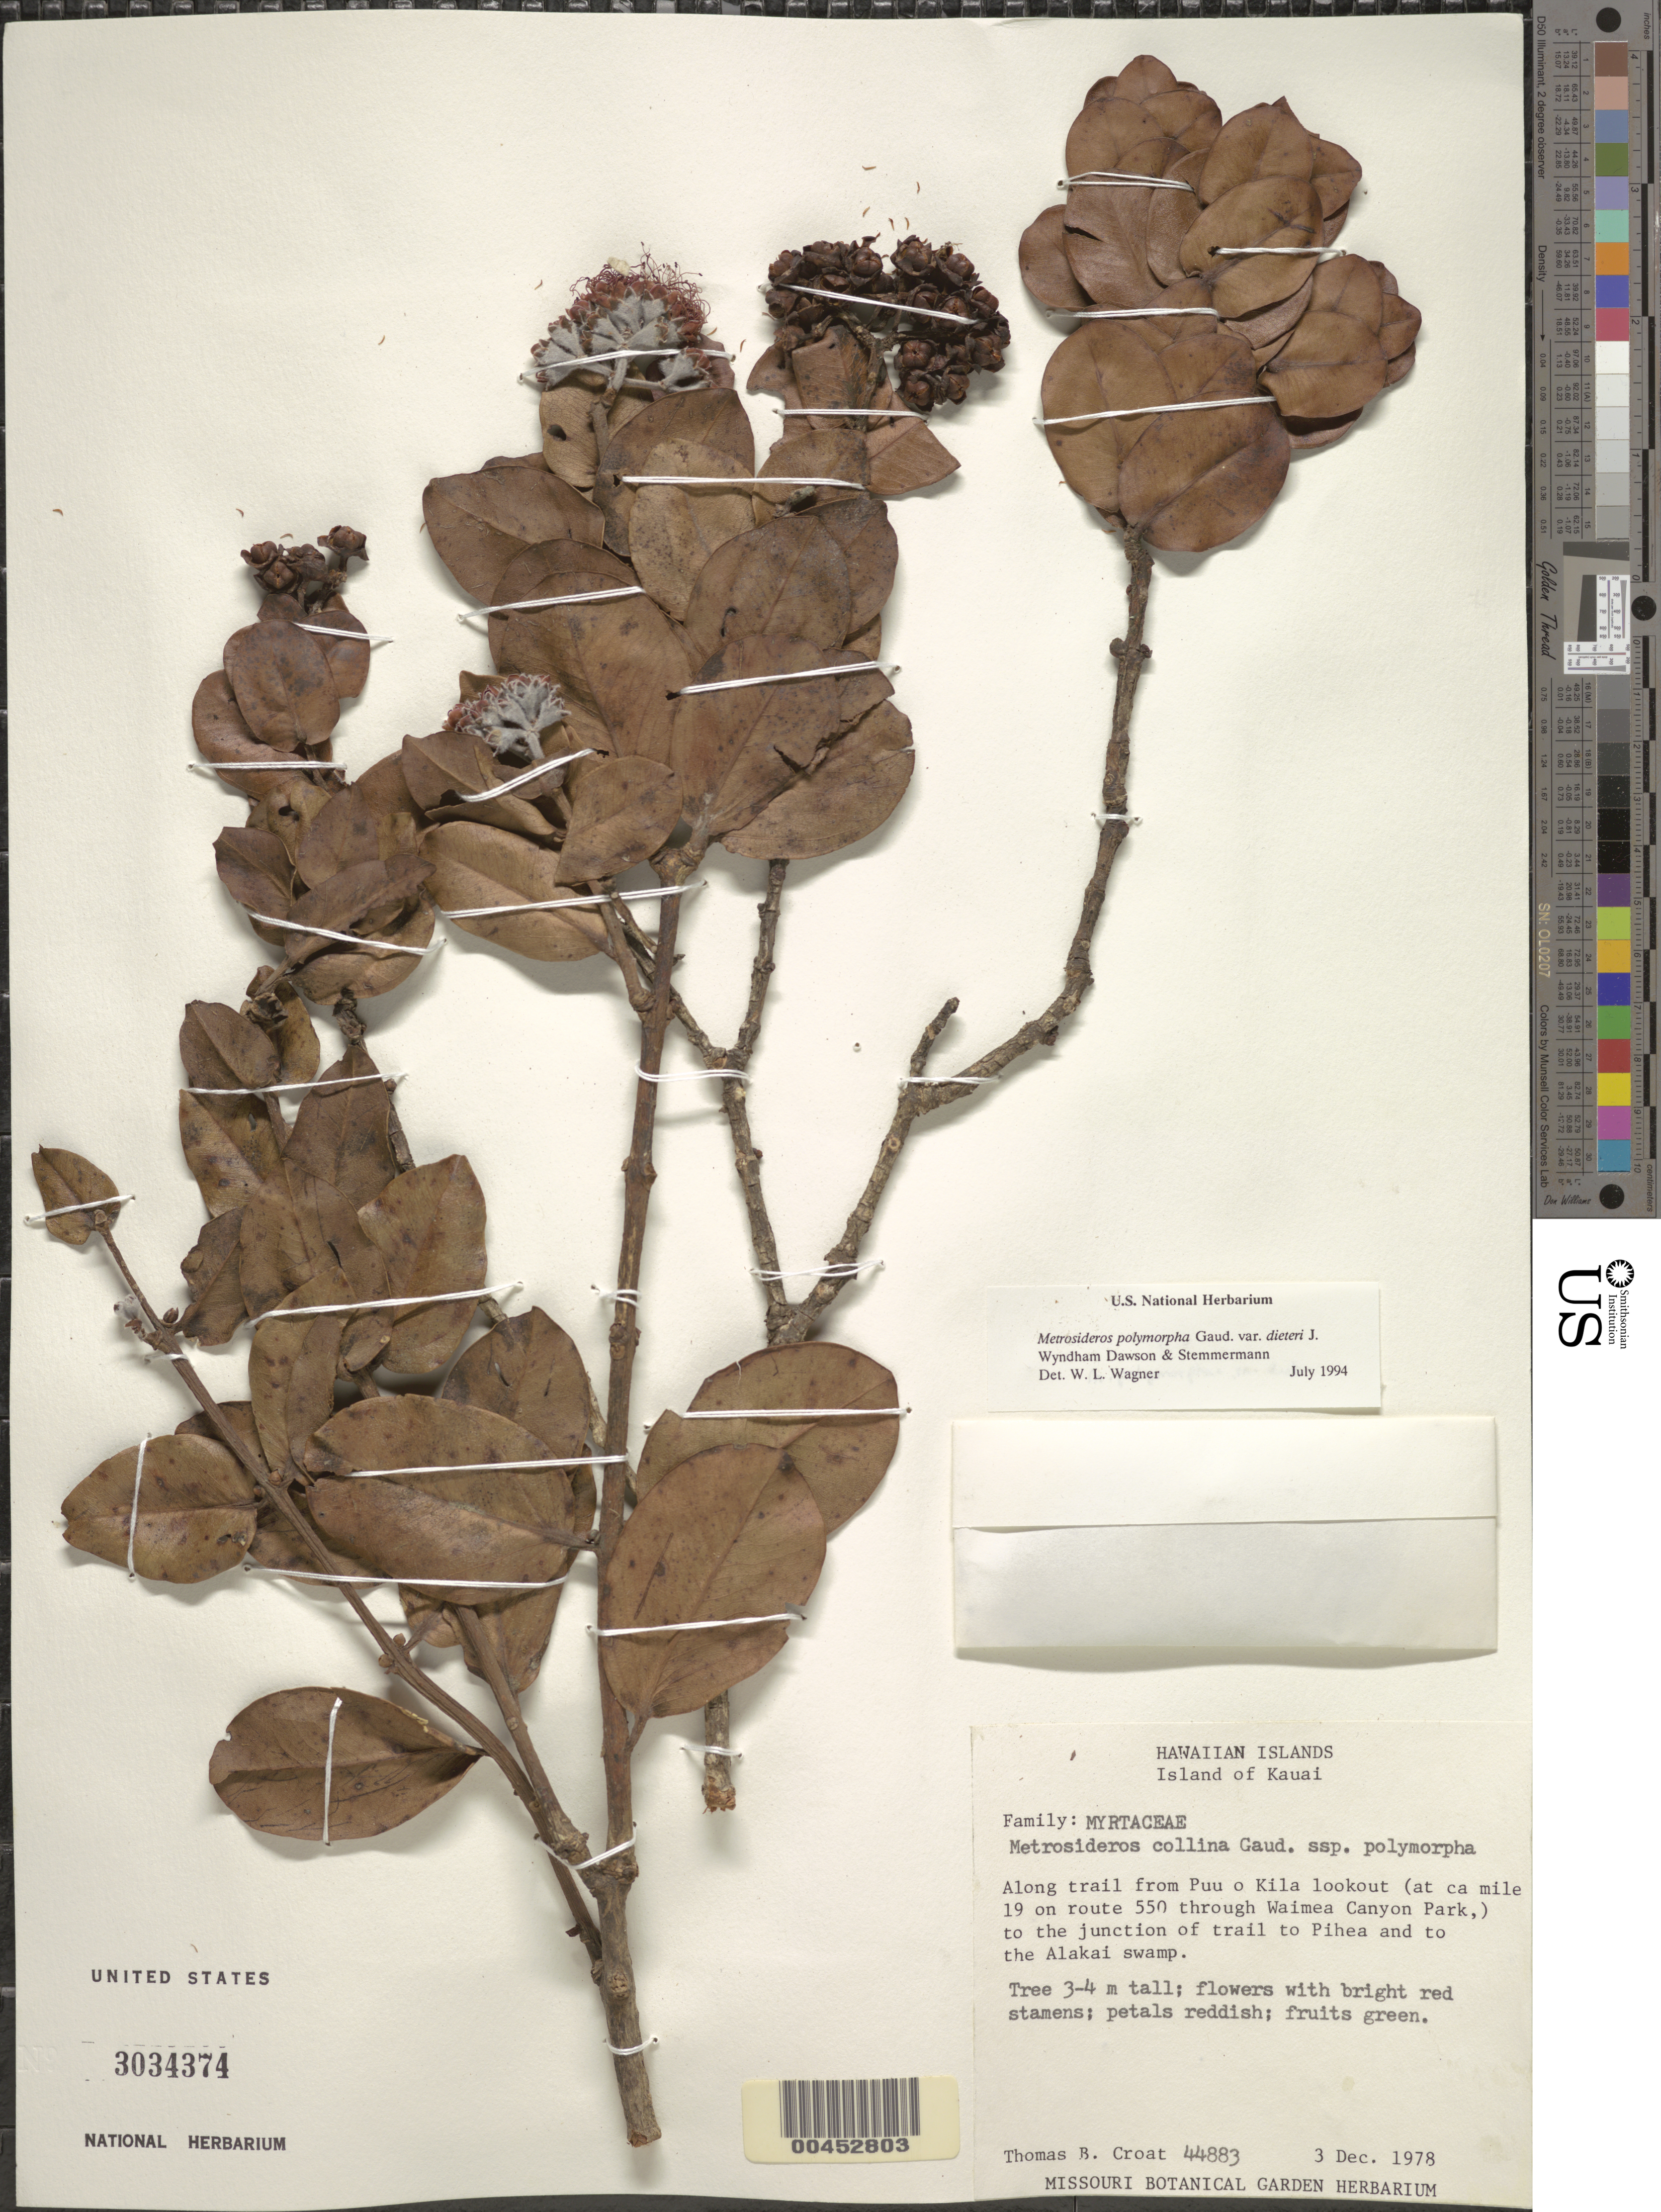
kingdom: Plantae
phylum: Tracheophyta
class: Magnoliopsida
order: Myrtales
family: Myrtaceae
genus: Metrosideros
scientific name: Metrosideros polymorpha var. dieteri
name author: J.W. Dawson & Stemmerm.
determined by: Wagner, W. L., (BOT), Smithsonian Institution - National Museum of Natural History (UNITED STATES)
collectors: T. B. Croat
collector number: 44883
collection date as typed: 3 Dec 1978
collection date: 1978-12-03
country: United States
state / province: Hawaii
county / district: Kauai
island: Kaua'i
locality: Along trail from Puu o Kila lookout (at ca mi 19 on rte 550 through Waimea Canyon Park,) to the jct of trail to Pihea and to the Alakai swamp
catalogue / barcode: US 3034374